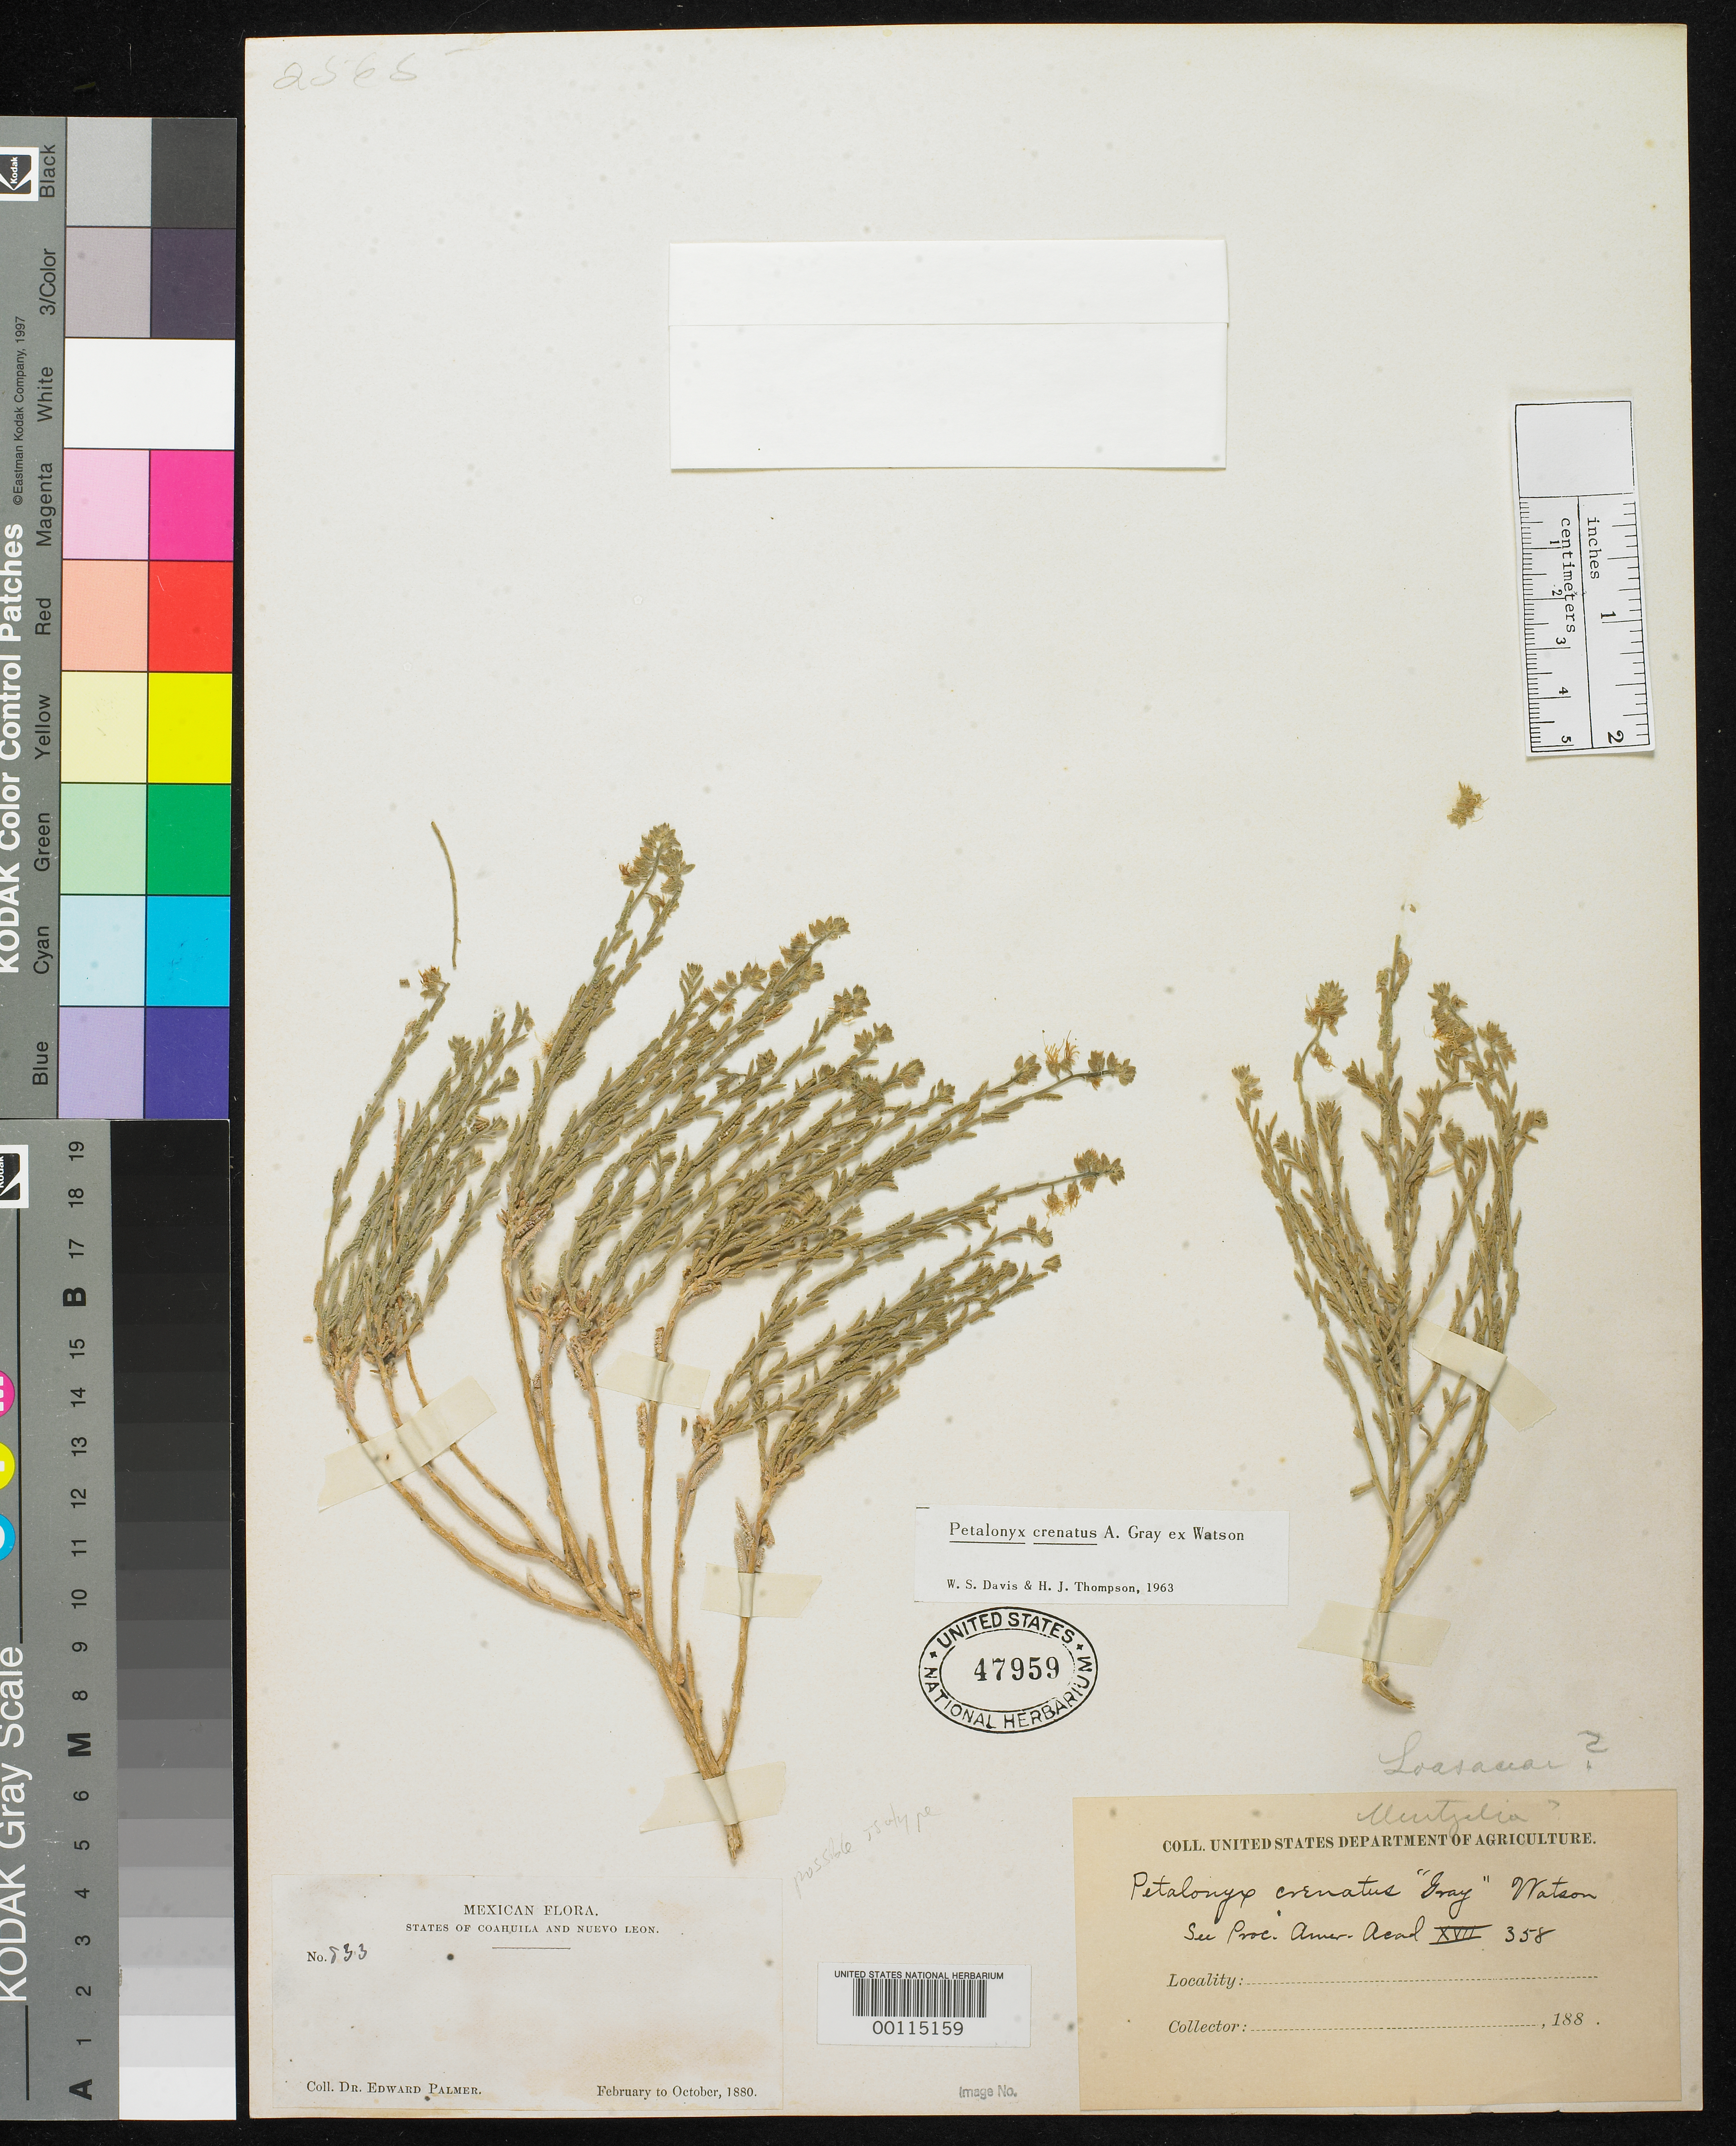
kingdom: Plantae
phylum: Tracheophyta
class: Magnoliopsida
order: Cornales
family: Loasaceae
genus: Petalonyx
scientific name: Petalonyx crenatus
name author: A. Gray in S. Watson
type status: Possible Isotype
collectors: E. Palmer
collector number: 833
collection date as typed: Feb 1880 to -- Oct 1880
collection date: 1880-02/1880-10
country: Mexico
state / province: Coahuila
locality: States of Coahuila and Nuevo Leon.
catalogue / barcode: US 47959